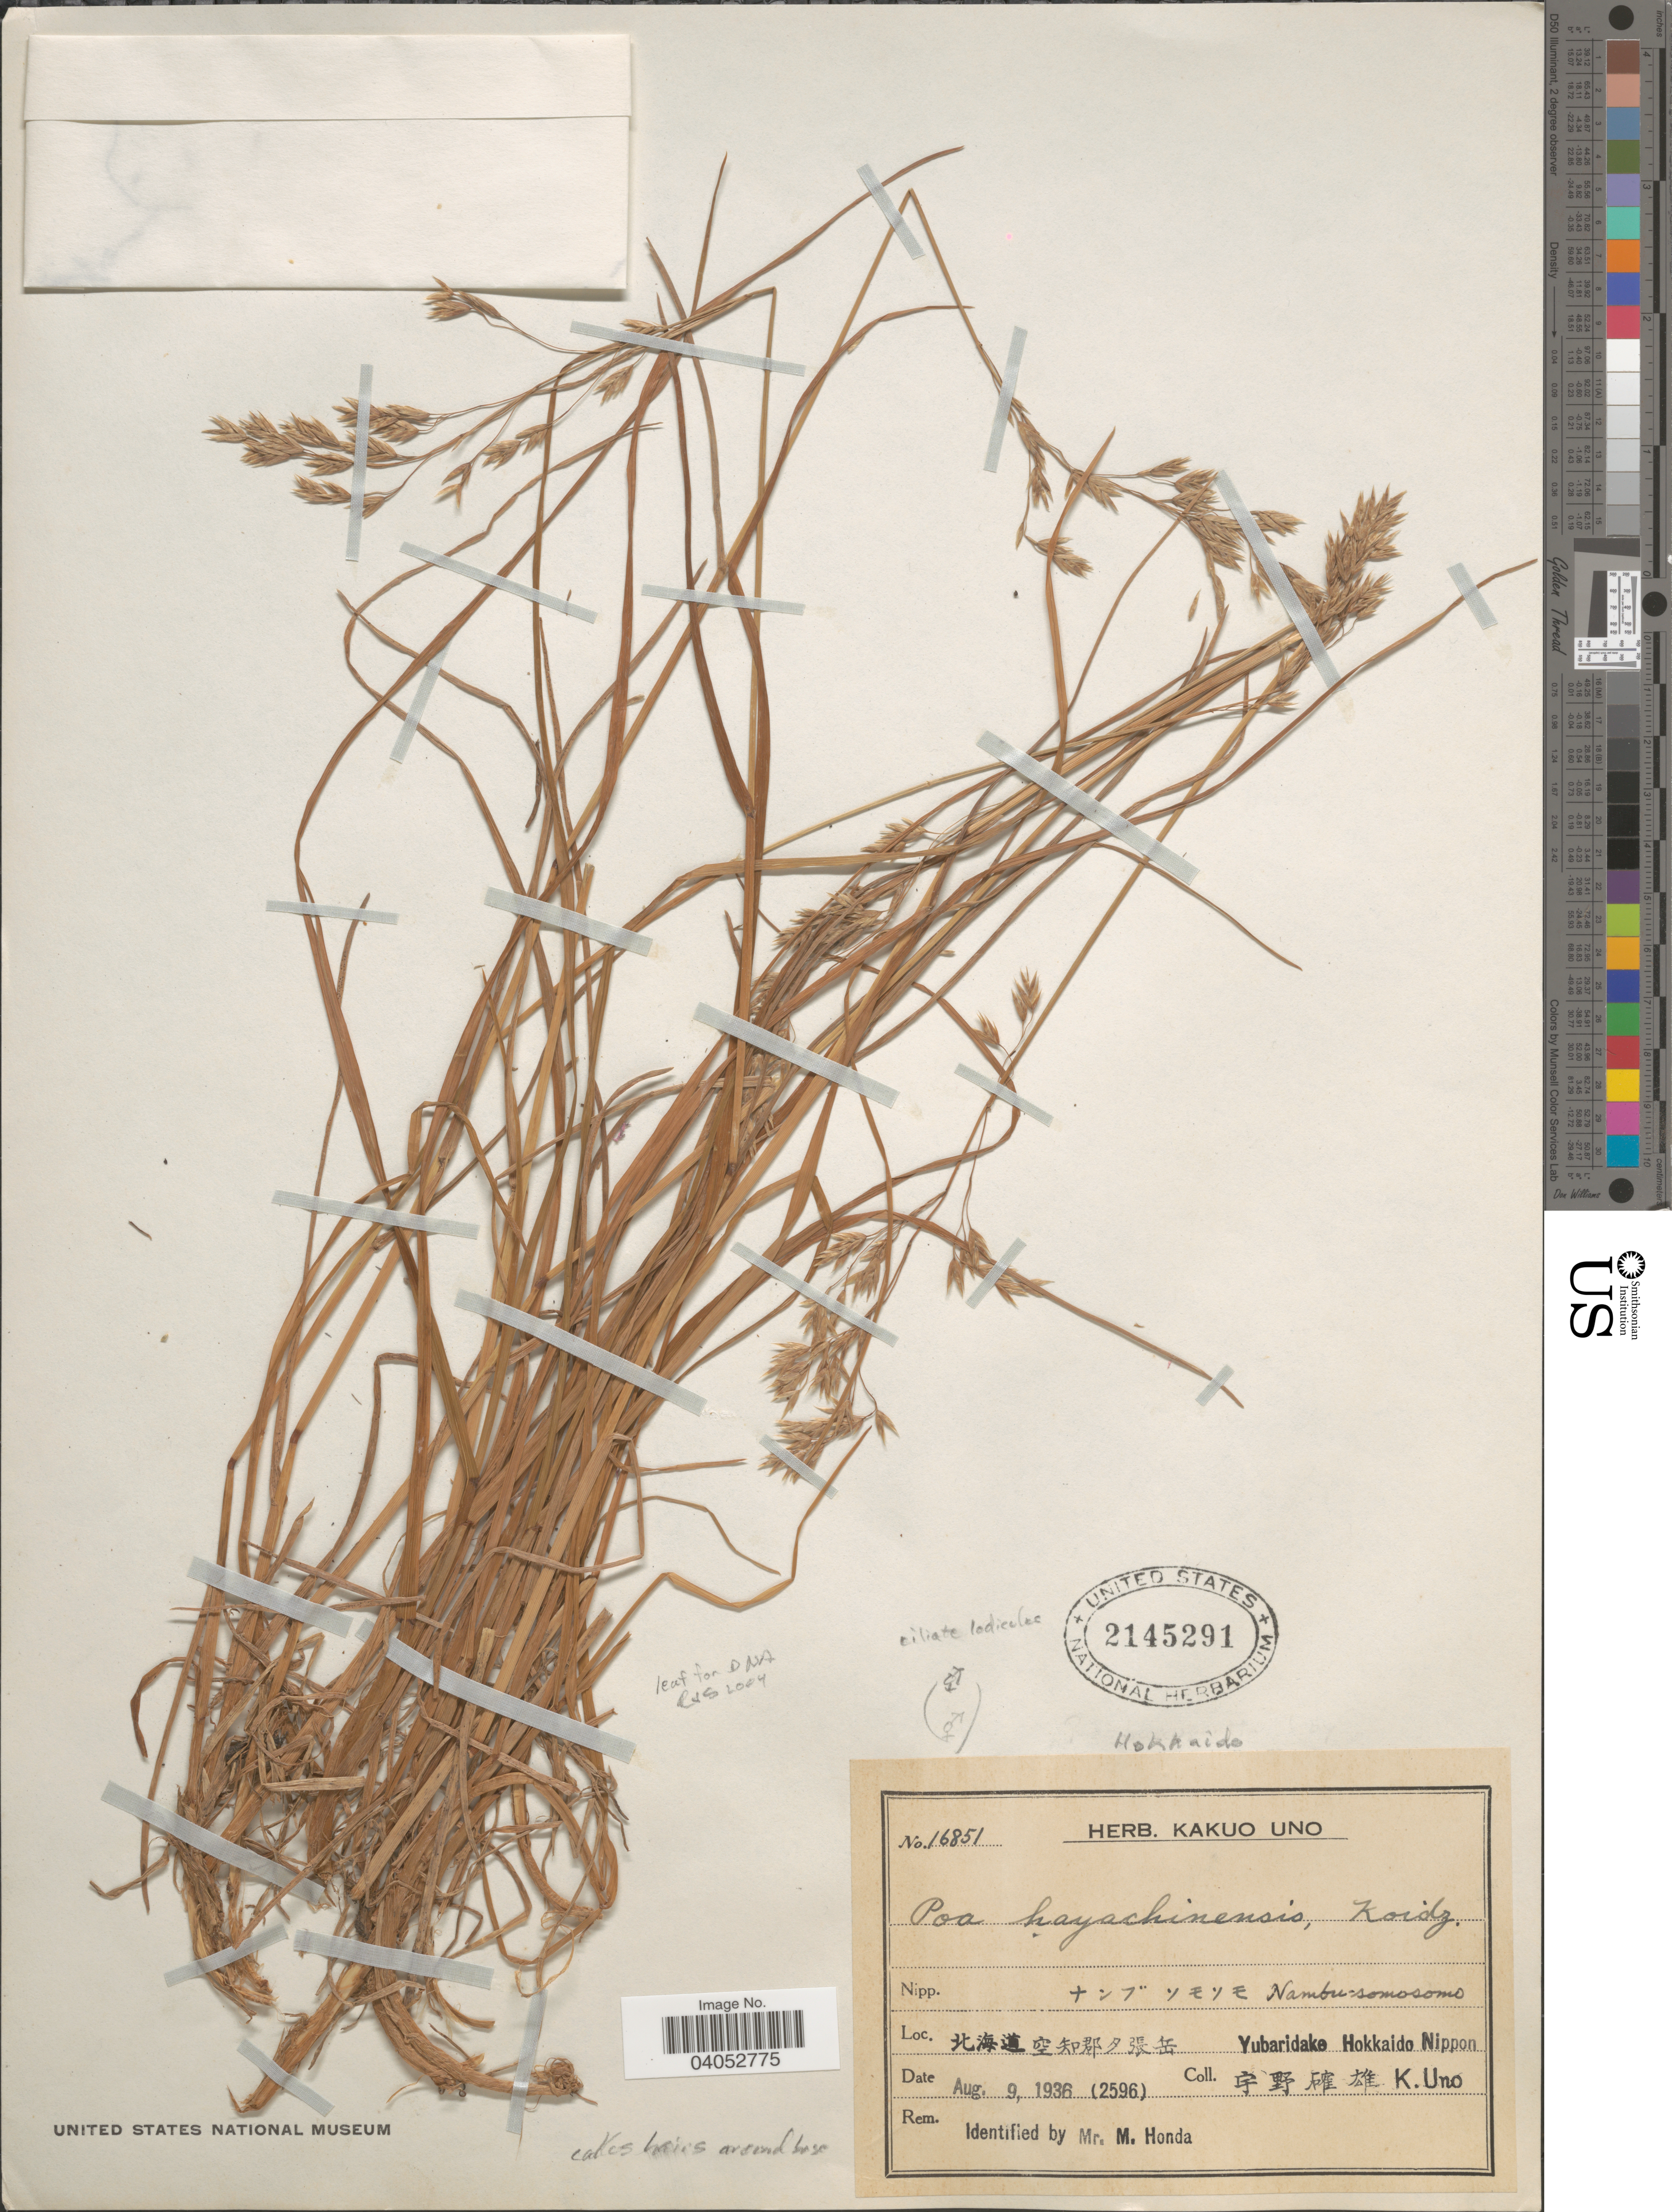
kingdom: Plantae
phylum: Tracheophyta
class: Liliopsida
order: Poales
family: Poaceae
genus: Dupontiopsis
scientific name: Dupontiopsis hayachinensis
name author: (Koidz.) Soreng et al.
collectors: K. Uno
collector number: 16851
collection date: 1936-08-09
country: Japan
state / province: Hokkaidō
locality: X. Yubaridake Nippon.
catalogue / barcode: US 2145291